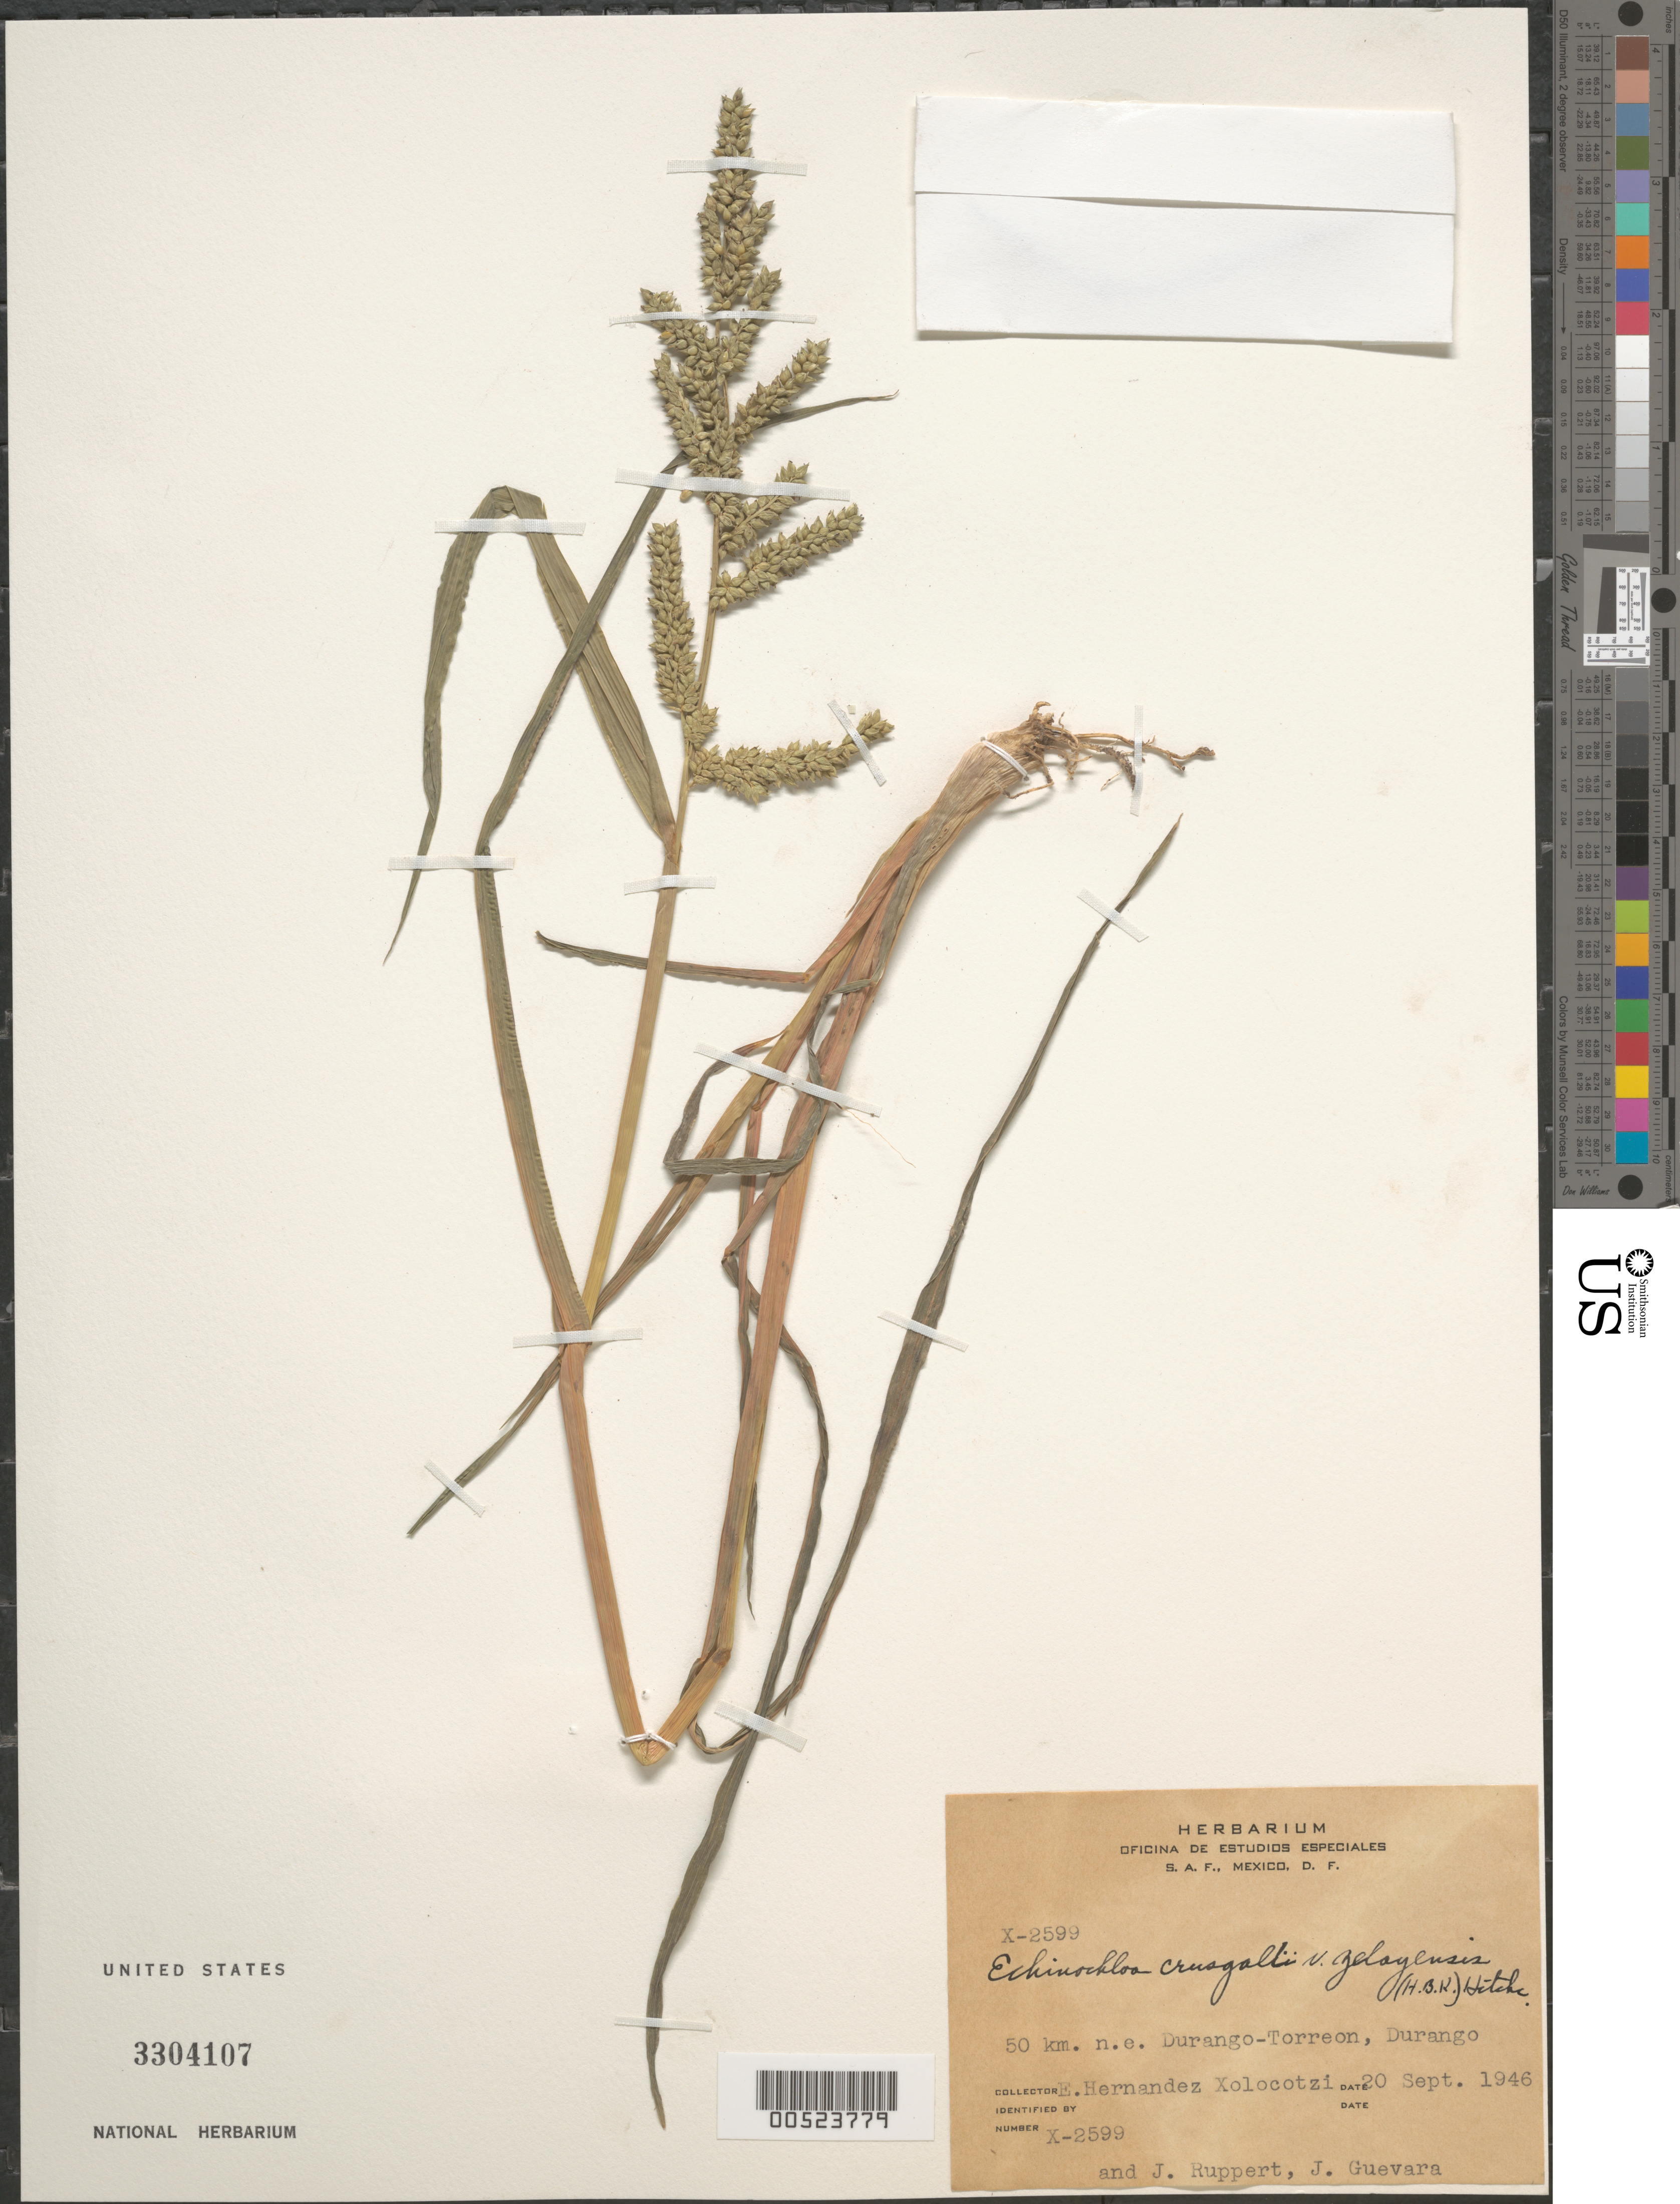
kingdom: Plantae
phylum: Tracheophyta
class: Liliopsida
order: Poales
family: Poaceae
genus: Echinochloa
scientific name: Echinochloa crus-galli var. zelayensis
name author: (Kunth) Hitchc.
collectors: E. I. Hernández-X., J. Ruppert & J. Guevara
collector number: X-2599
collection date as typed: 20 Sep 1946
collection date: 1946-09-20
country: Mexico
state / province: Durango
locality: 50 km NE Durango-Torreon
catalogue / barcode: US 3304107